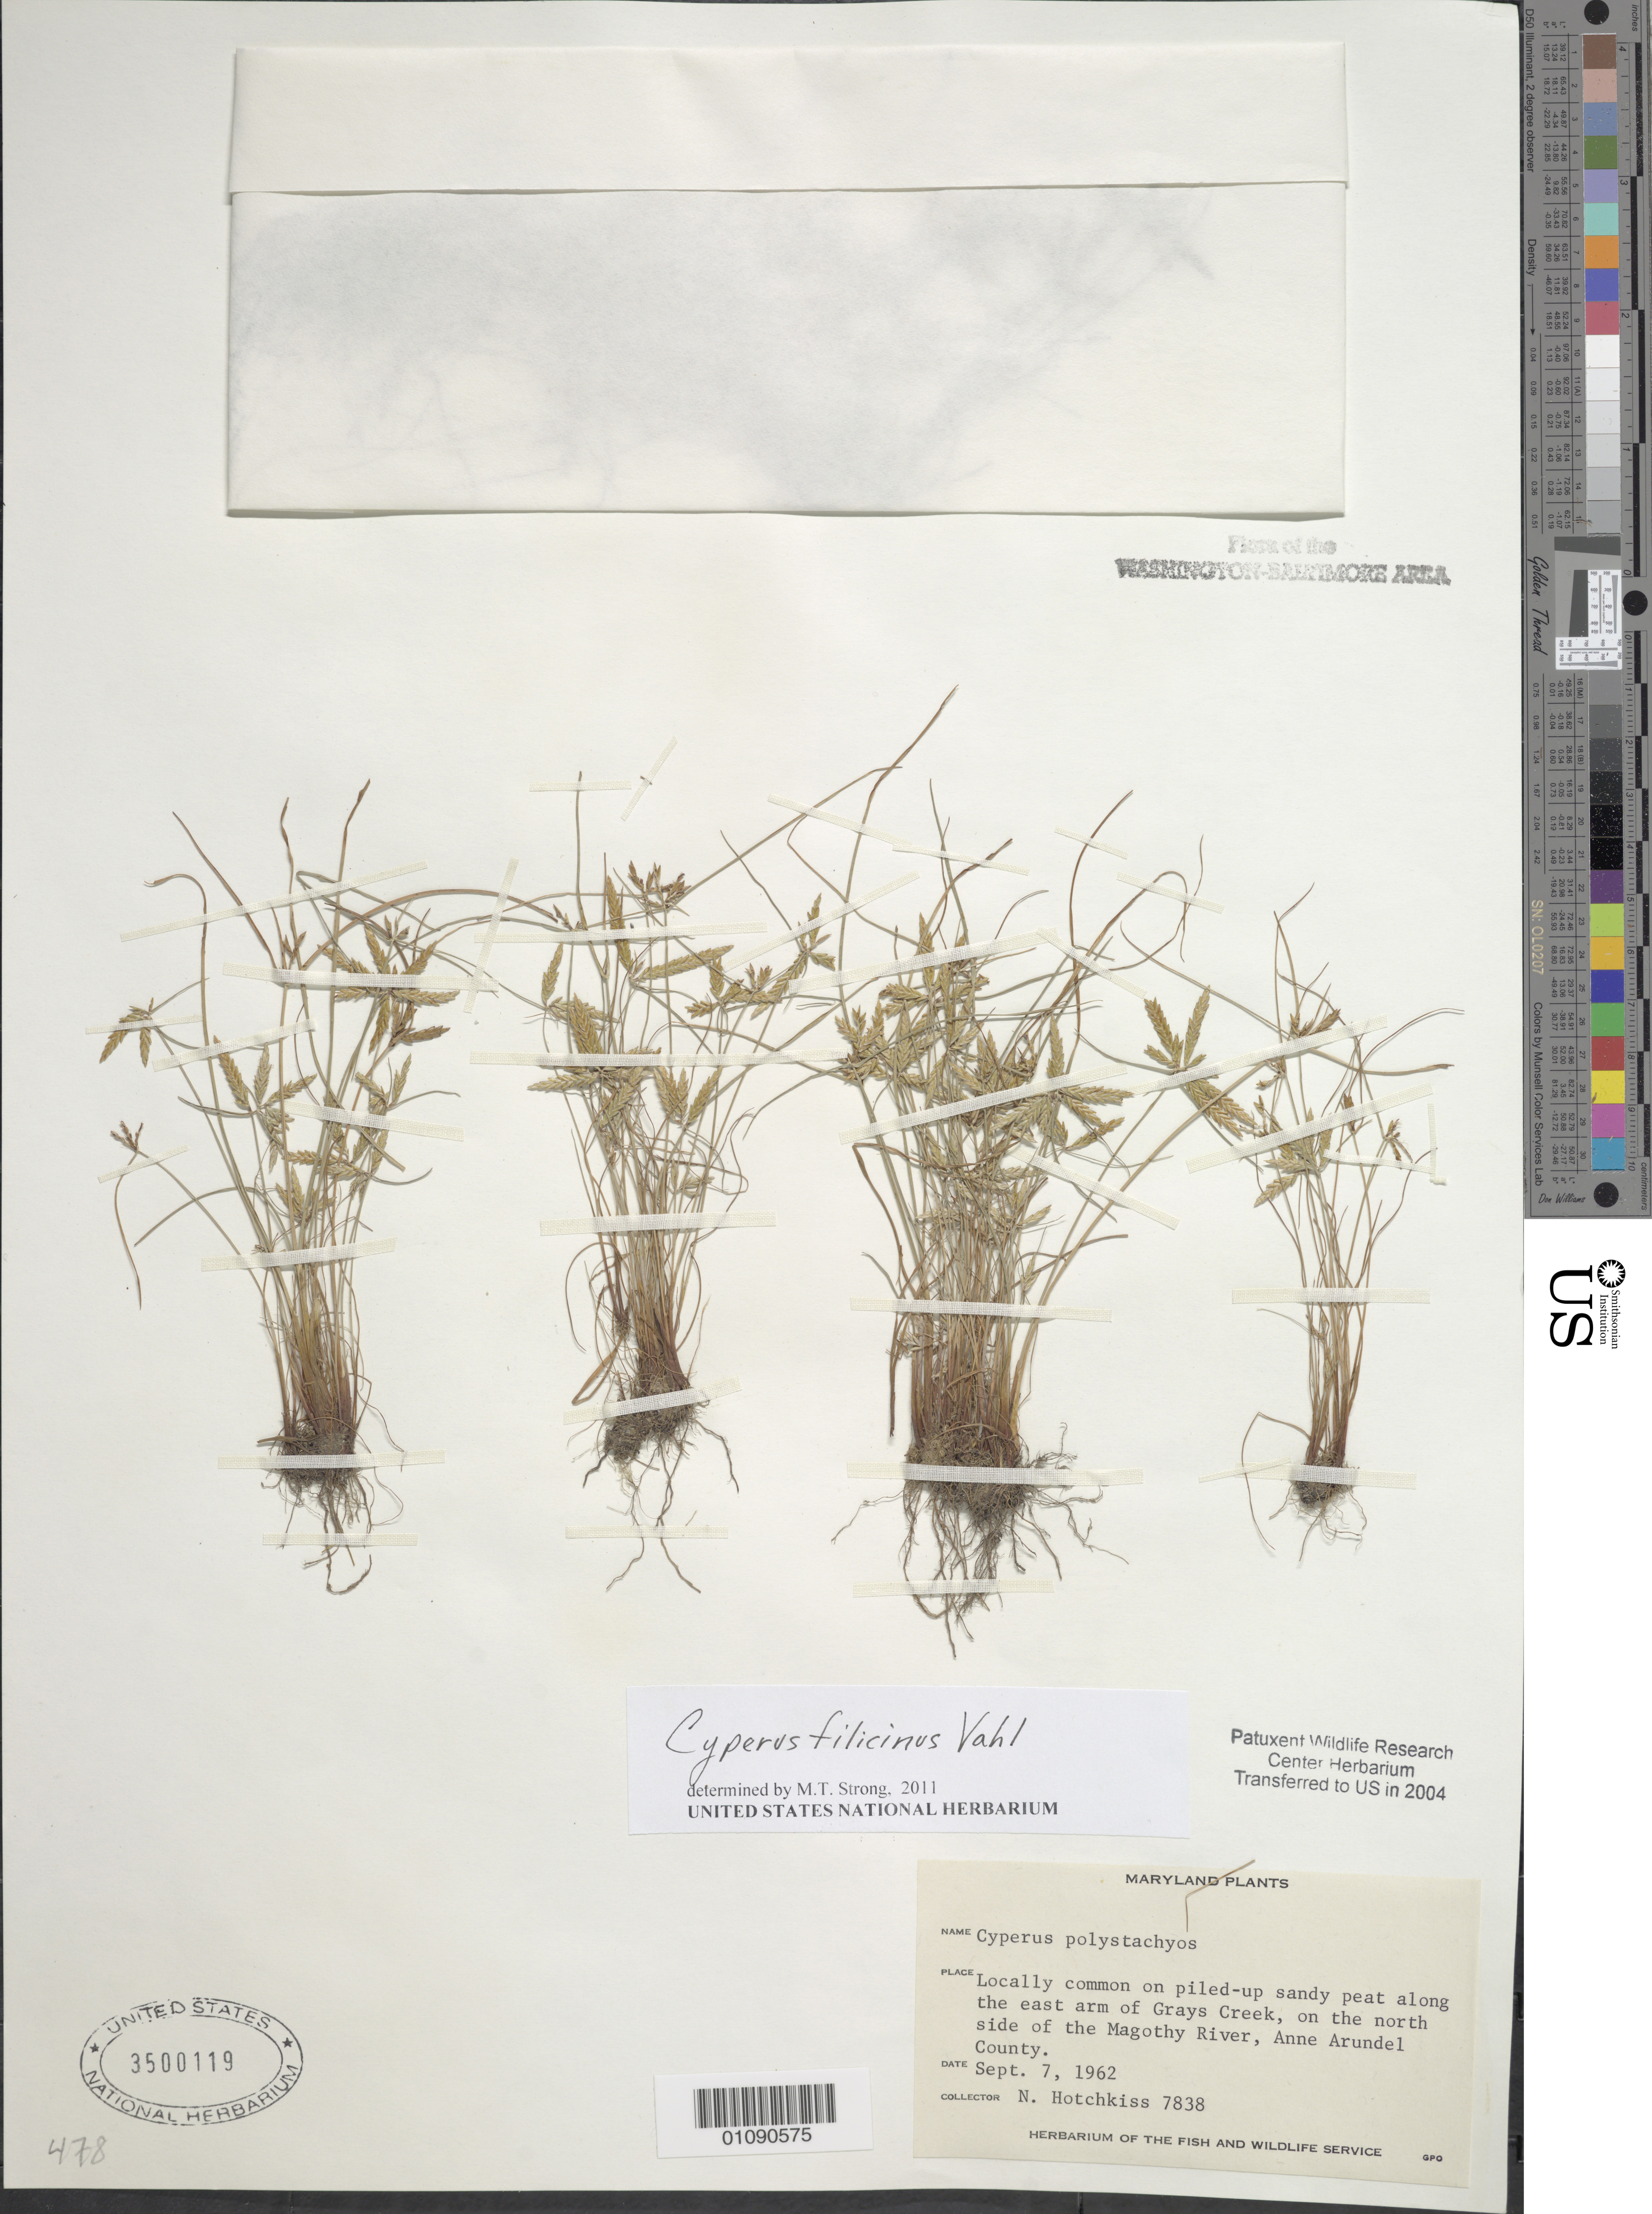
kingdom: Plantae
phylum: Tracheophyta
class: Liliopsida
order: Poales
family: Cyperaceae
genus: Cyperus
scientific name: Cyperus filicinus Vahl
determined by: Strong, M. T.; Acevedo-Rodríguez, P.; Carrington, C. M.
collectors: N. Hotchkiss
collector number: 7838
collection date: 1962-09-07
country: United States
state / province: Maryland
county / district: Anne Arundel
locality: Along the East arm of Grays Creek, on the North side of the Magothy River.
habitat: Locally common on piled-up sandy peat.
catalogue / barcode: US 3500119